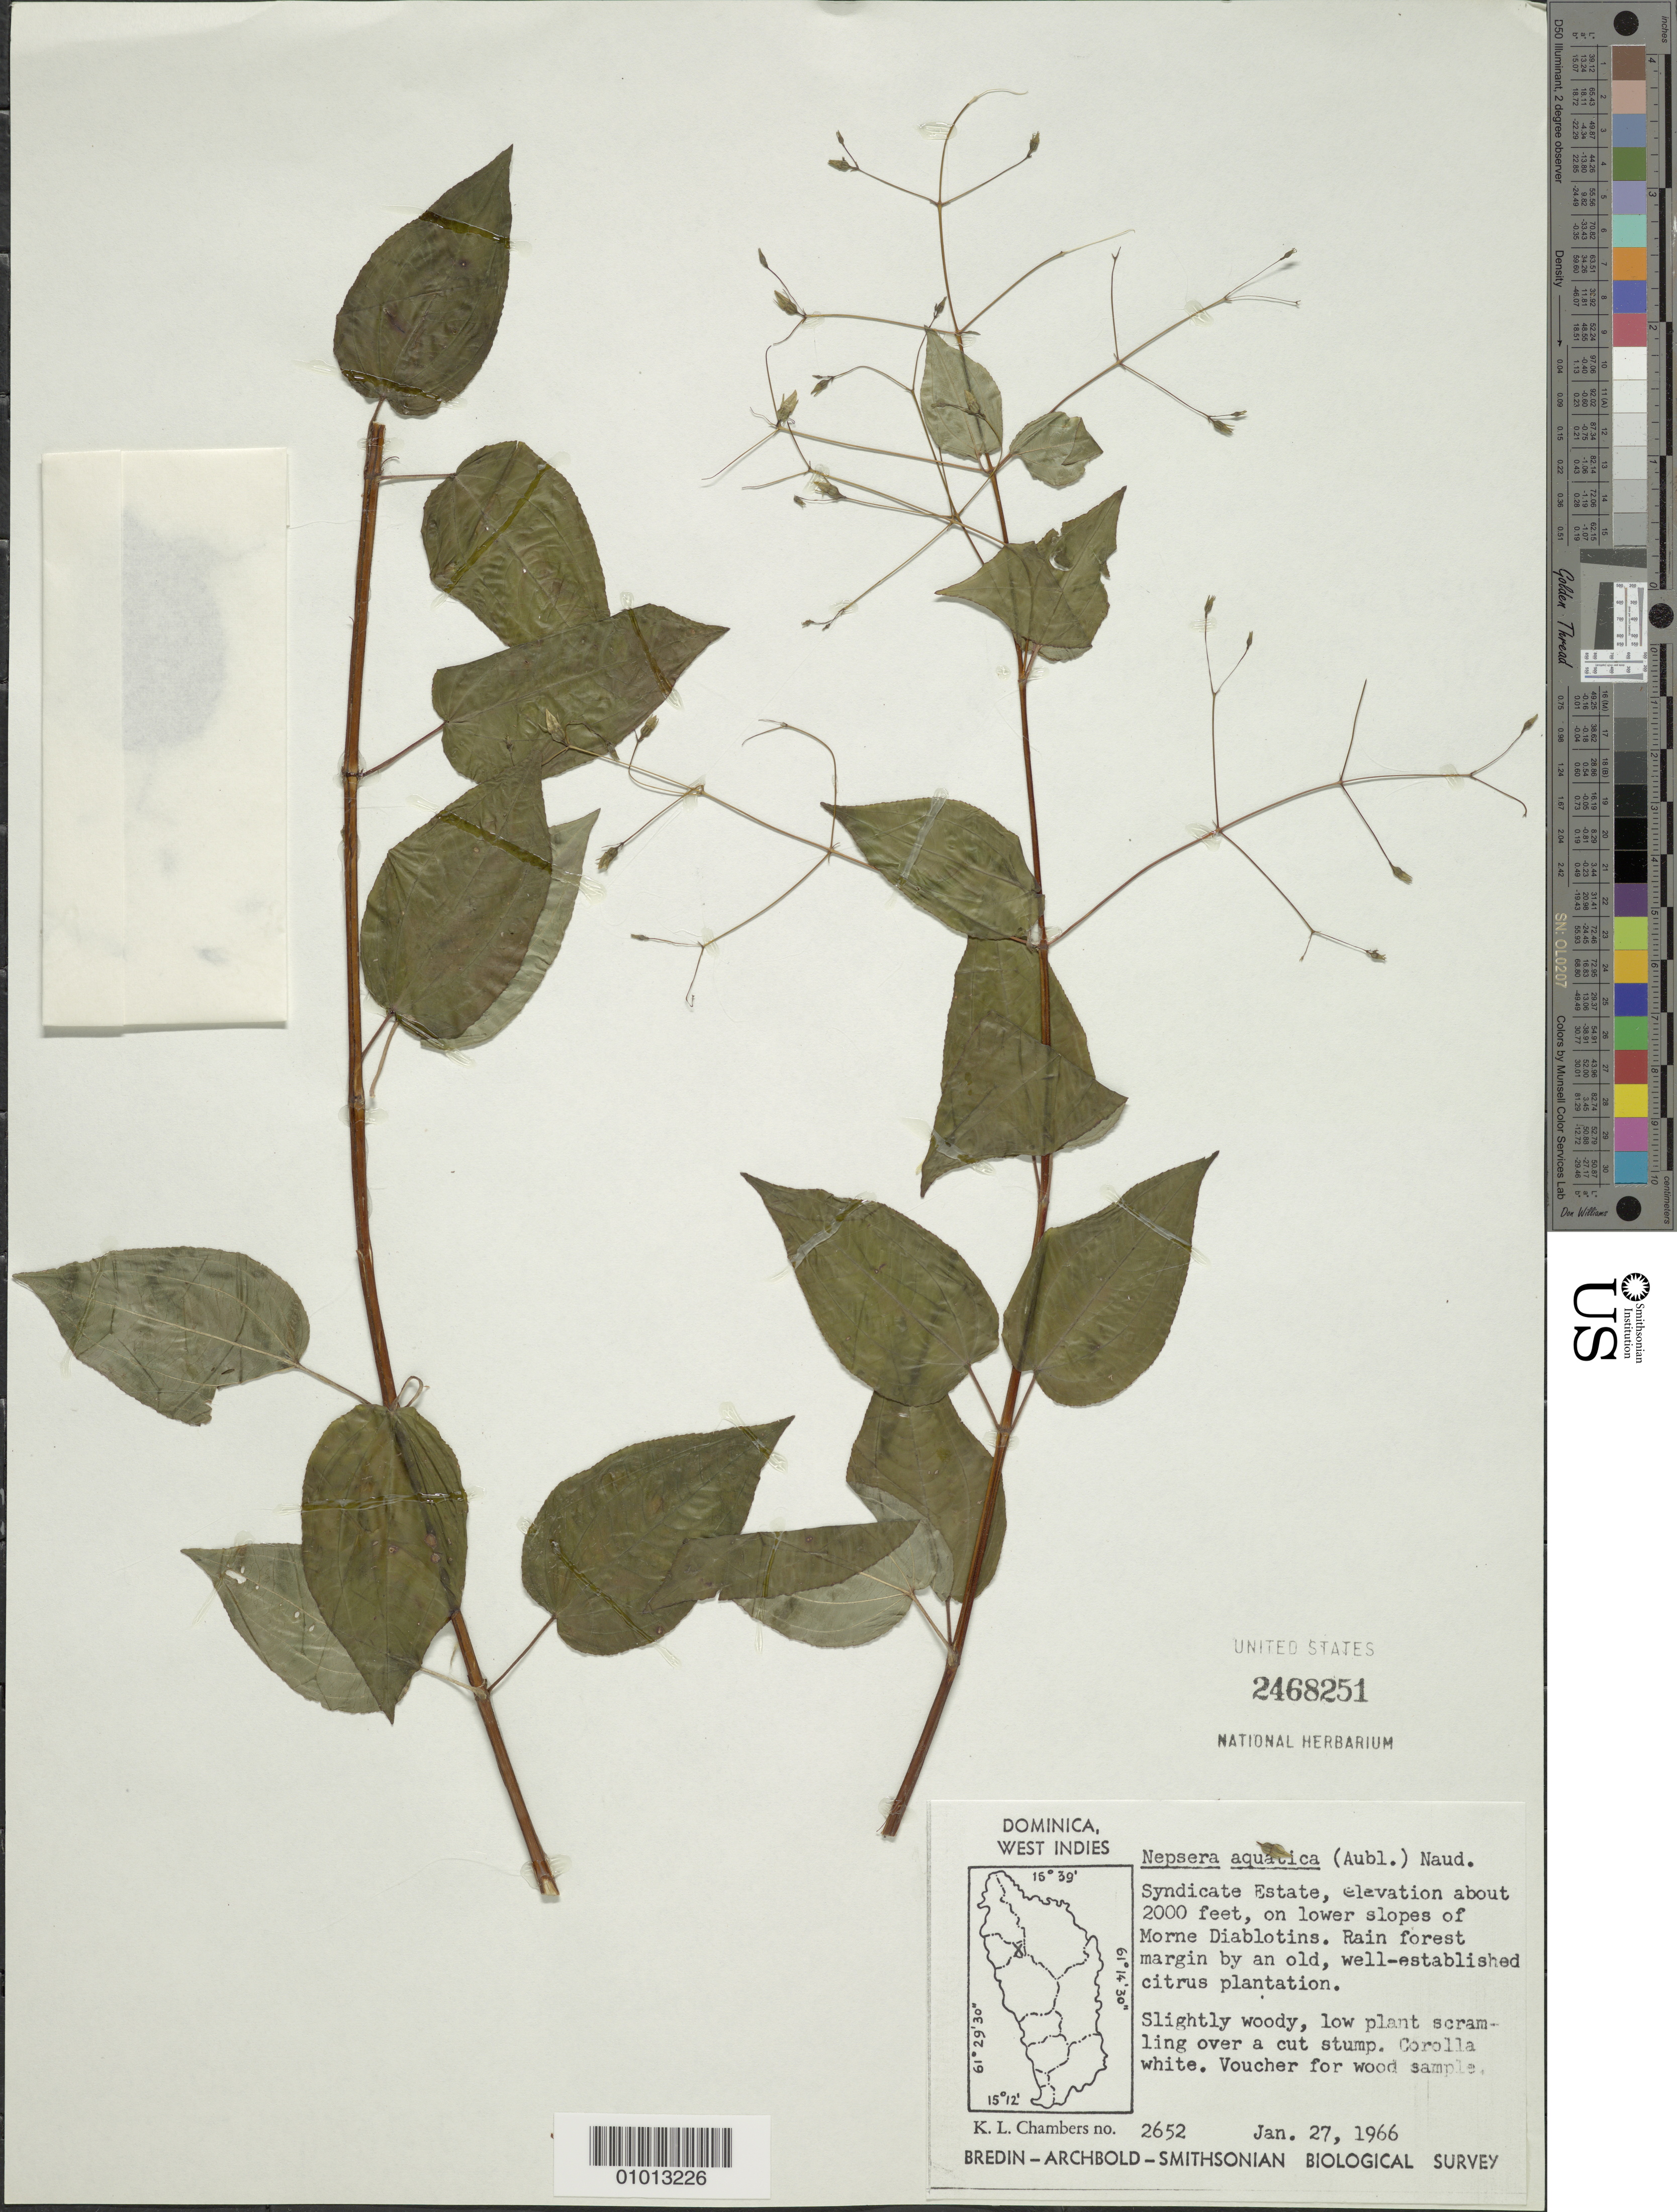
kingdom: Plantae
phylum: Tracheophyta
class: Magnoliopsida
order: Myrtales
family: Melastomataceae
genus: Nepsera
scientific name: Nepsera aquatica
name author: (Aubl.) Naudin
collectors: K. L. Chambers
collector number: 2652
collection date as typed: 27 Jan 1966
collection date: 1966-01-27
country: Dominica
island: Dominica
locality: Syndicate Estate, on lower slopes of Morne Diablotins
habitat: Rainforest margin by an old, well-established citrus plantation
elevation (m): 610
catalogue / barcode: US 2468251